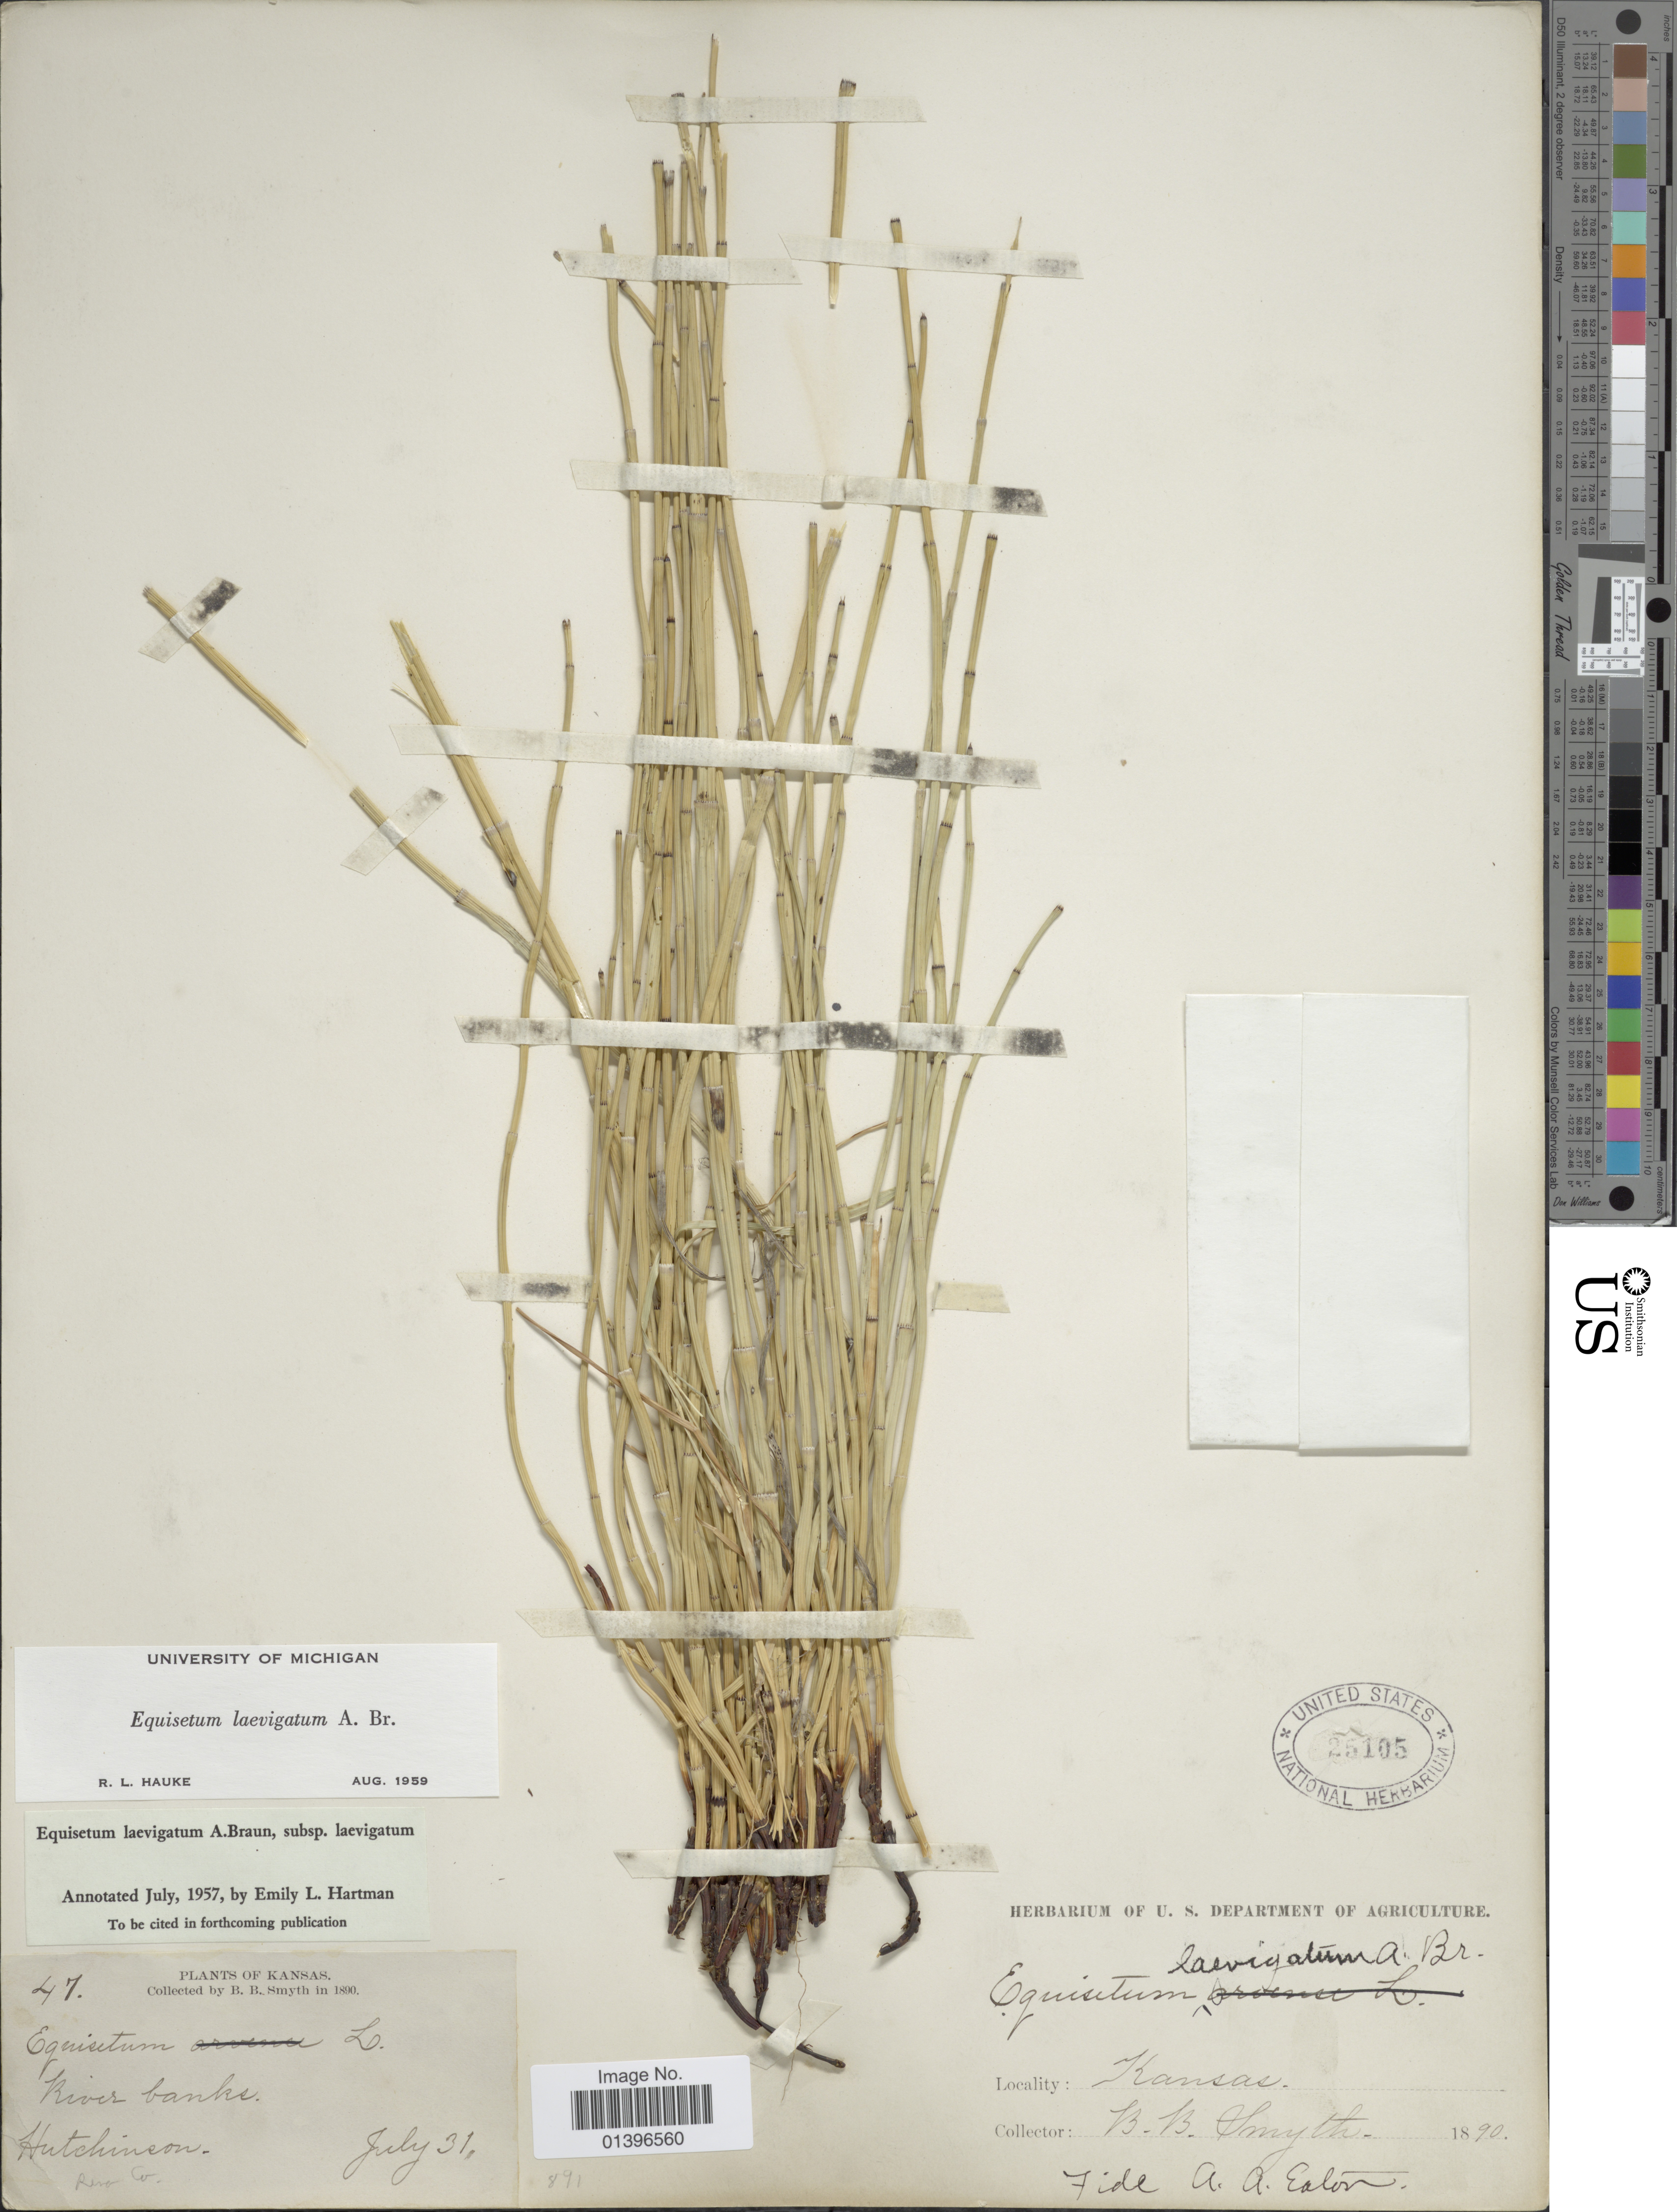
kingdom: Plantae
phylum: Tracheophyta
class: Polypodiopsida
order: Equisetales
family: Equisetaceae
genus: Equisetum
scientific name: Equisetum laevigatum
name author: A. Braun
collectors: B. Smyth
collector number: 47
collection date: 1890-07-31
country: United States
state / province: Kansas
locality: River banks, Hutchinson, Rero Co.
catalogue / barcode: US 25105